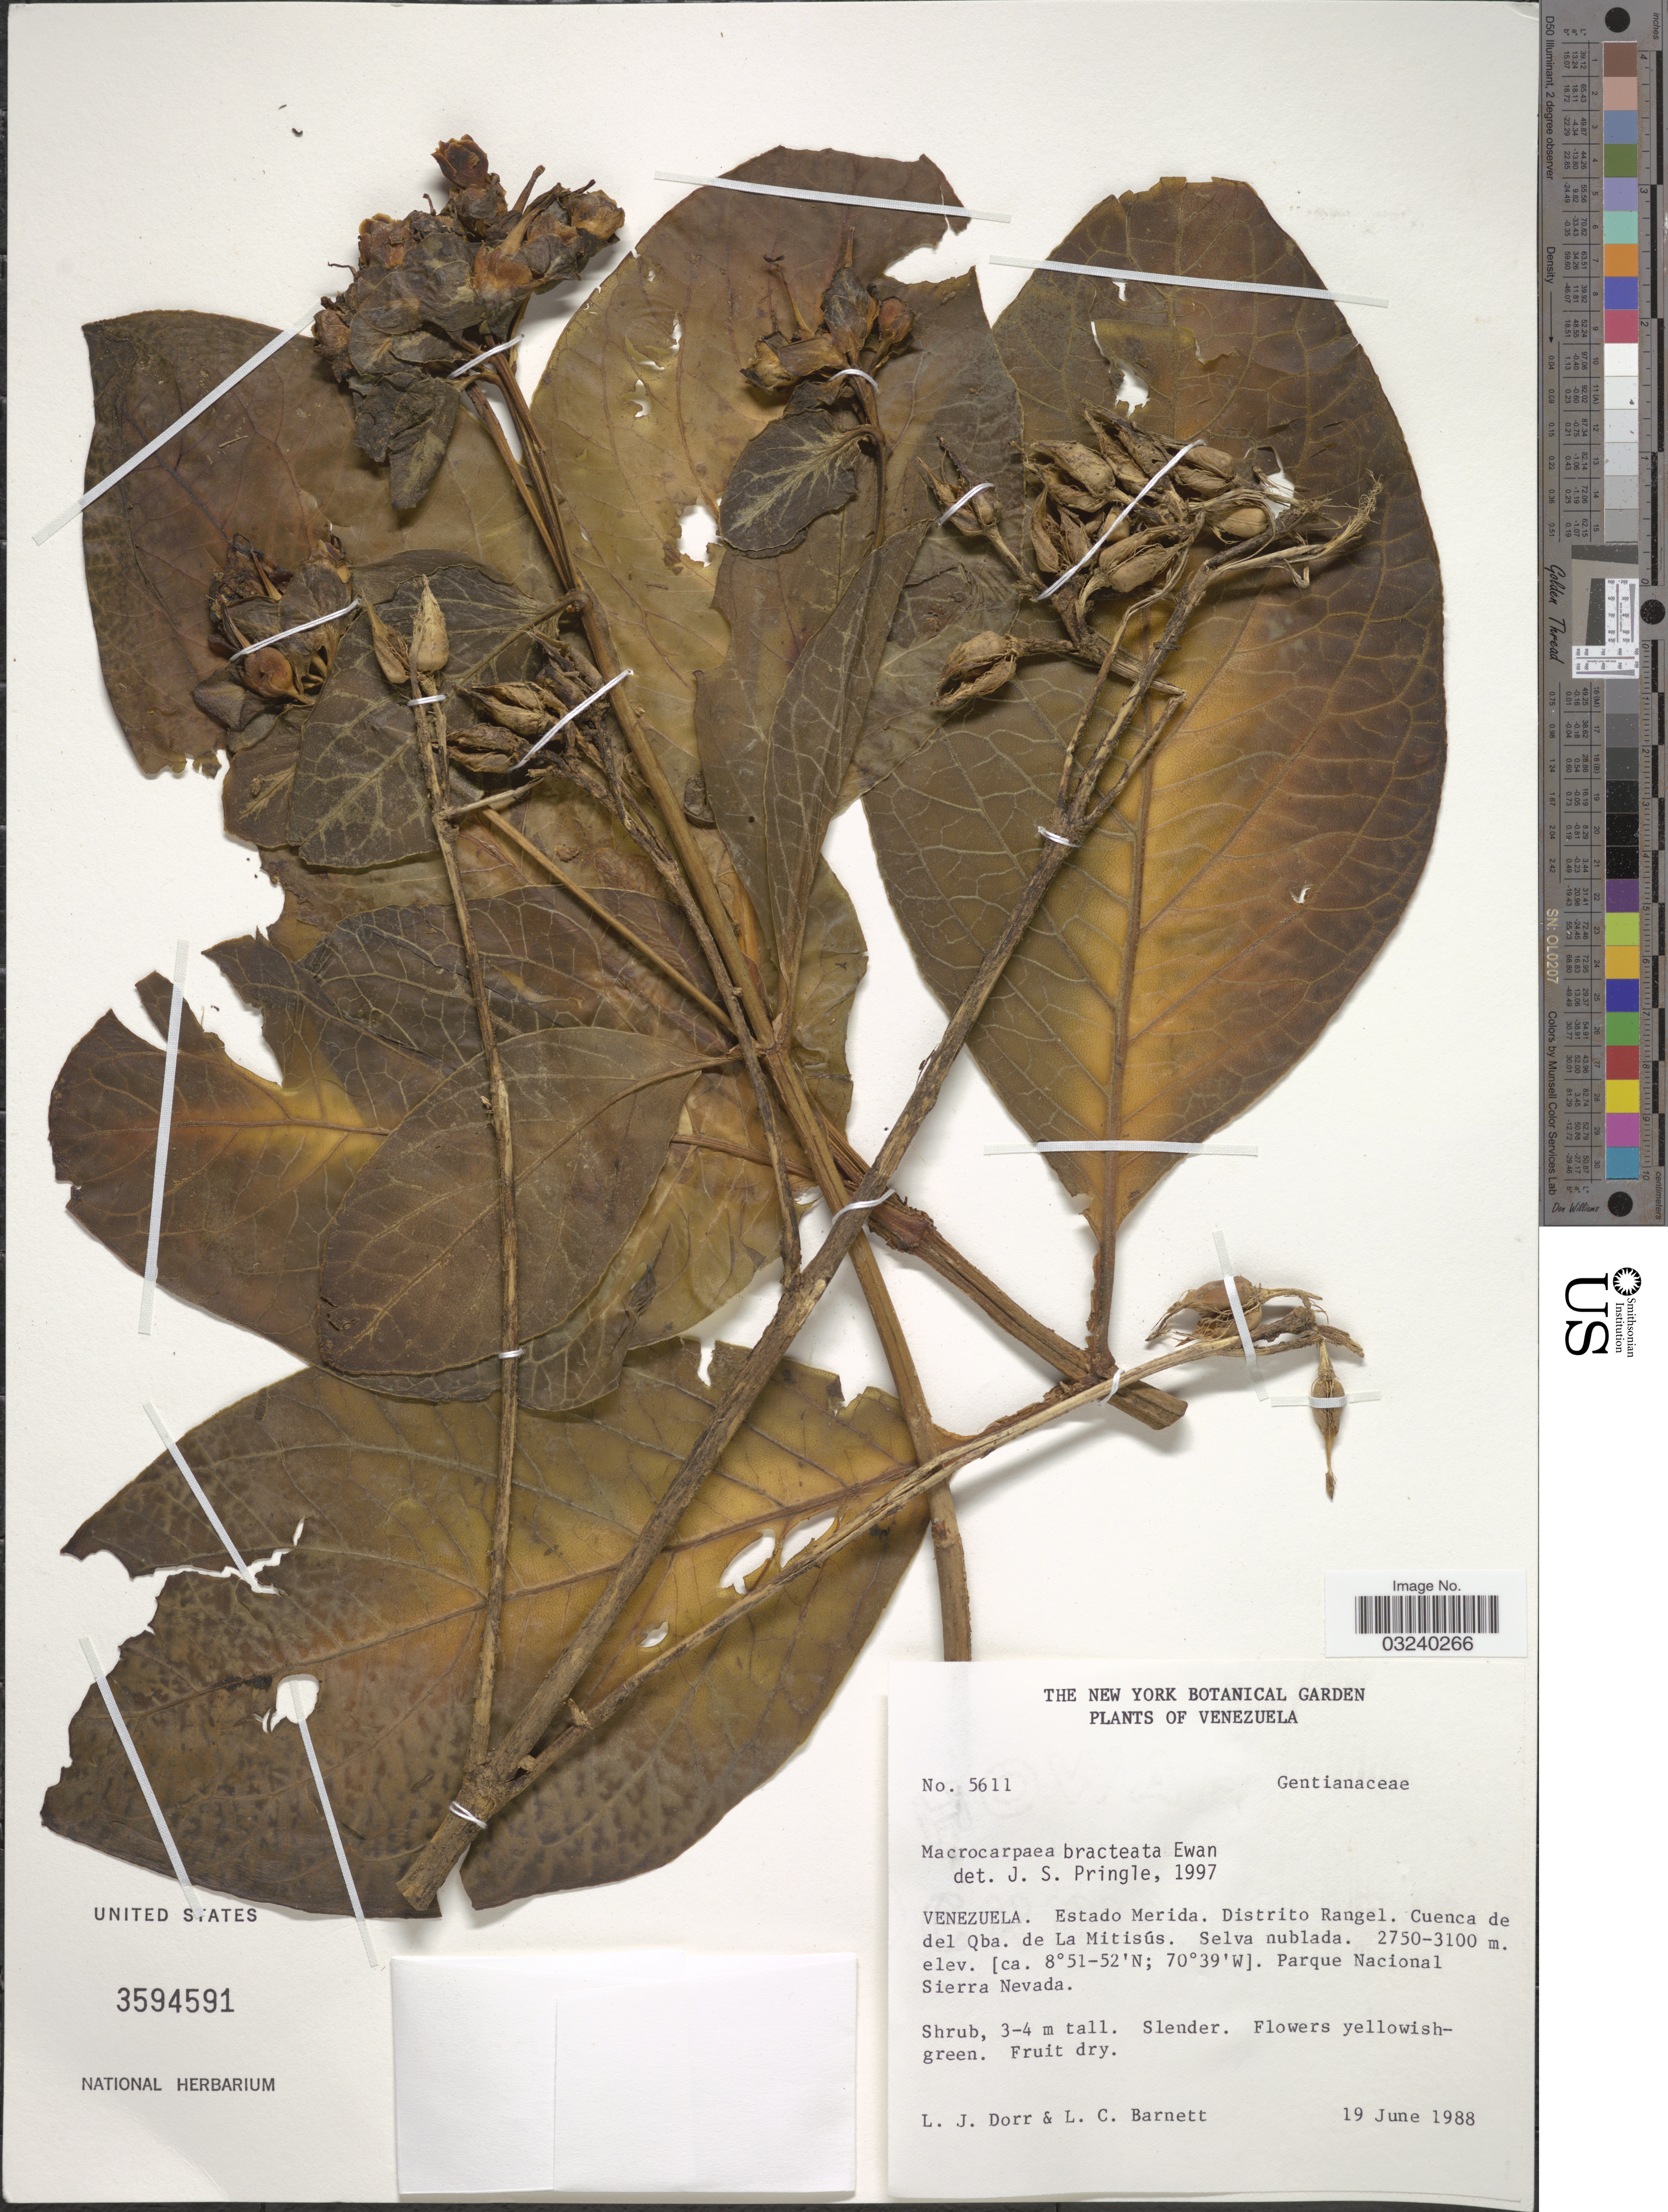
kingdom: Plantae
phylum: Tracheophyta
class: Magnoliopsida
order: Gentianales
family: Gentianaceae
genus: Macrocarpaea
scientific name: Macrocarpaea bracteata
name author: Ewan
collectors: L. J. Dorr & L. C. Barnett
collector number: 5611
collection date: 1988-06-19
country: Venezuela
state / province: Mérida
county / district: Rangel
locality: Qba. de La Mitisús. Parque Nacional Sierra Nevada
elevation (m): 2750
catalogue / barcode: US 3594591